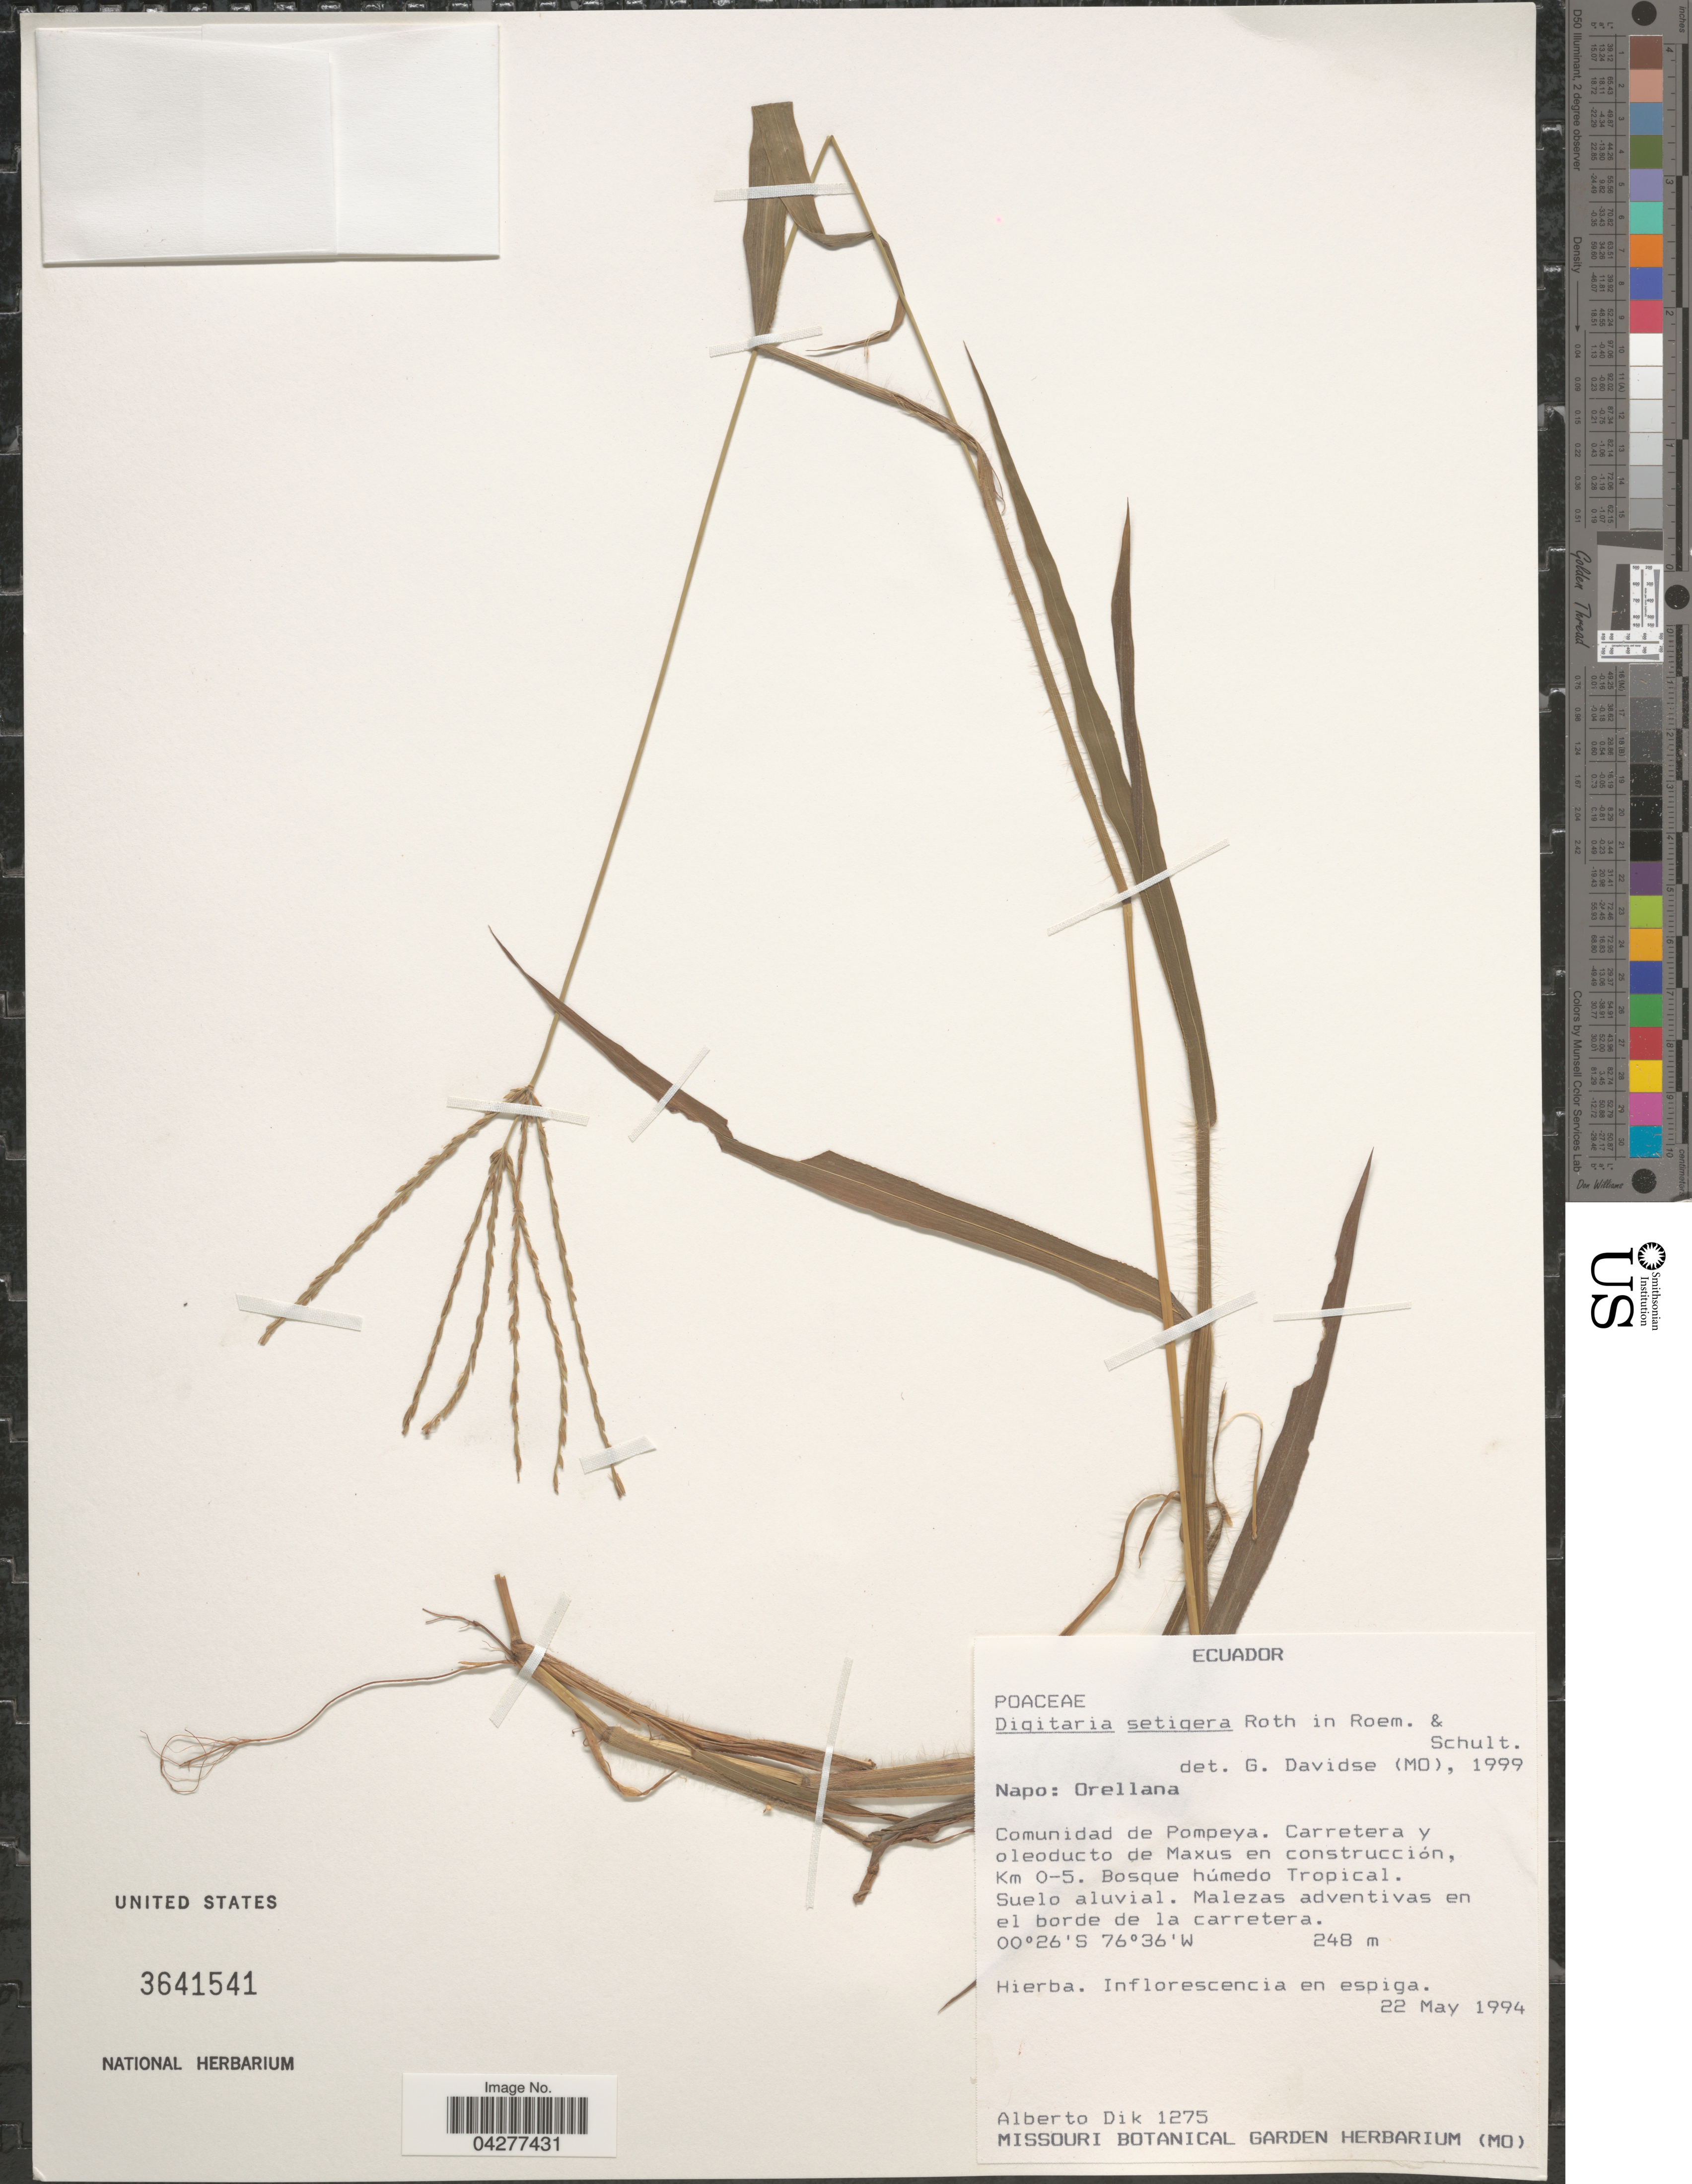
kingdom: Plantae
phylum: Tracheophyta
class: Liliopsida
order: Poales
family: Poaceae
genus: Digitaria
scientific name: Digitaria setigera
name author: Roth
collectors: A. Dik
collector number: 1275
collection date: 1994-05-22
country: Ecuador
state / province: Napo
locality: Orellana. Comunidad de Pompeya. Carretera y oleoducto de Maxus en construcción, Km 0-5. Bosque húmedo Tropical. Suelo aluvial. Malezas adventivas en el borde la carretera.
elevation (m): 248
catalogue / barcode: US 3641541